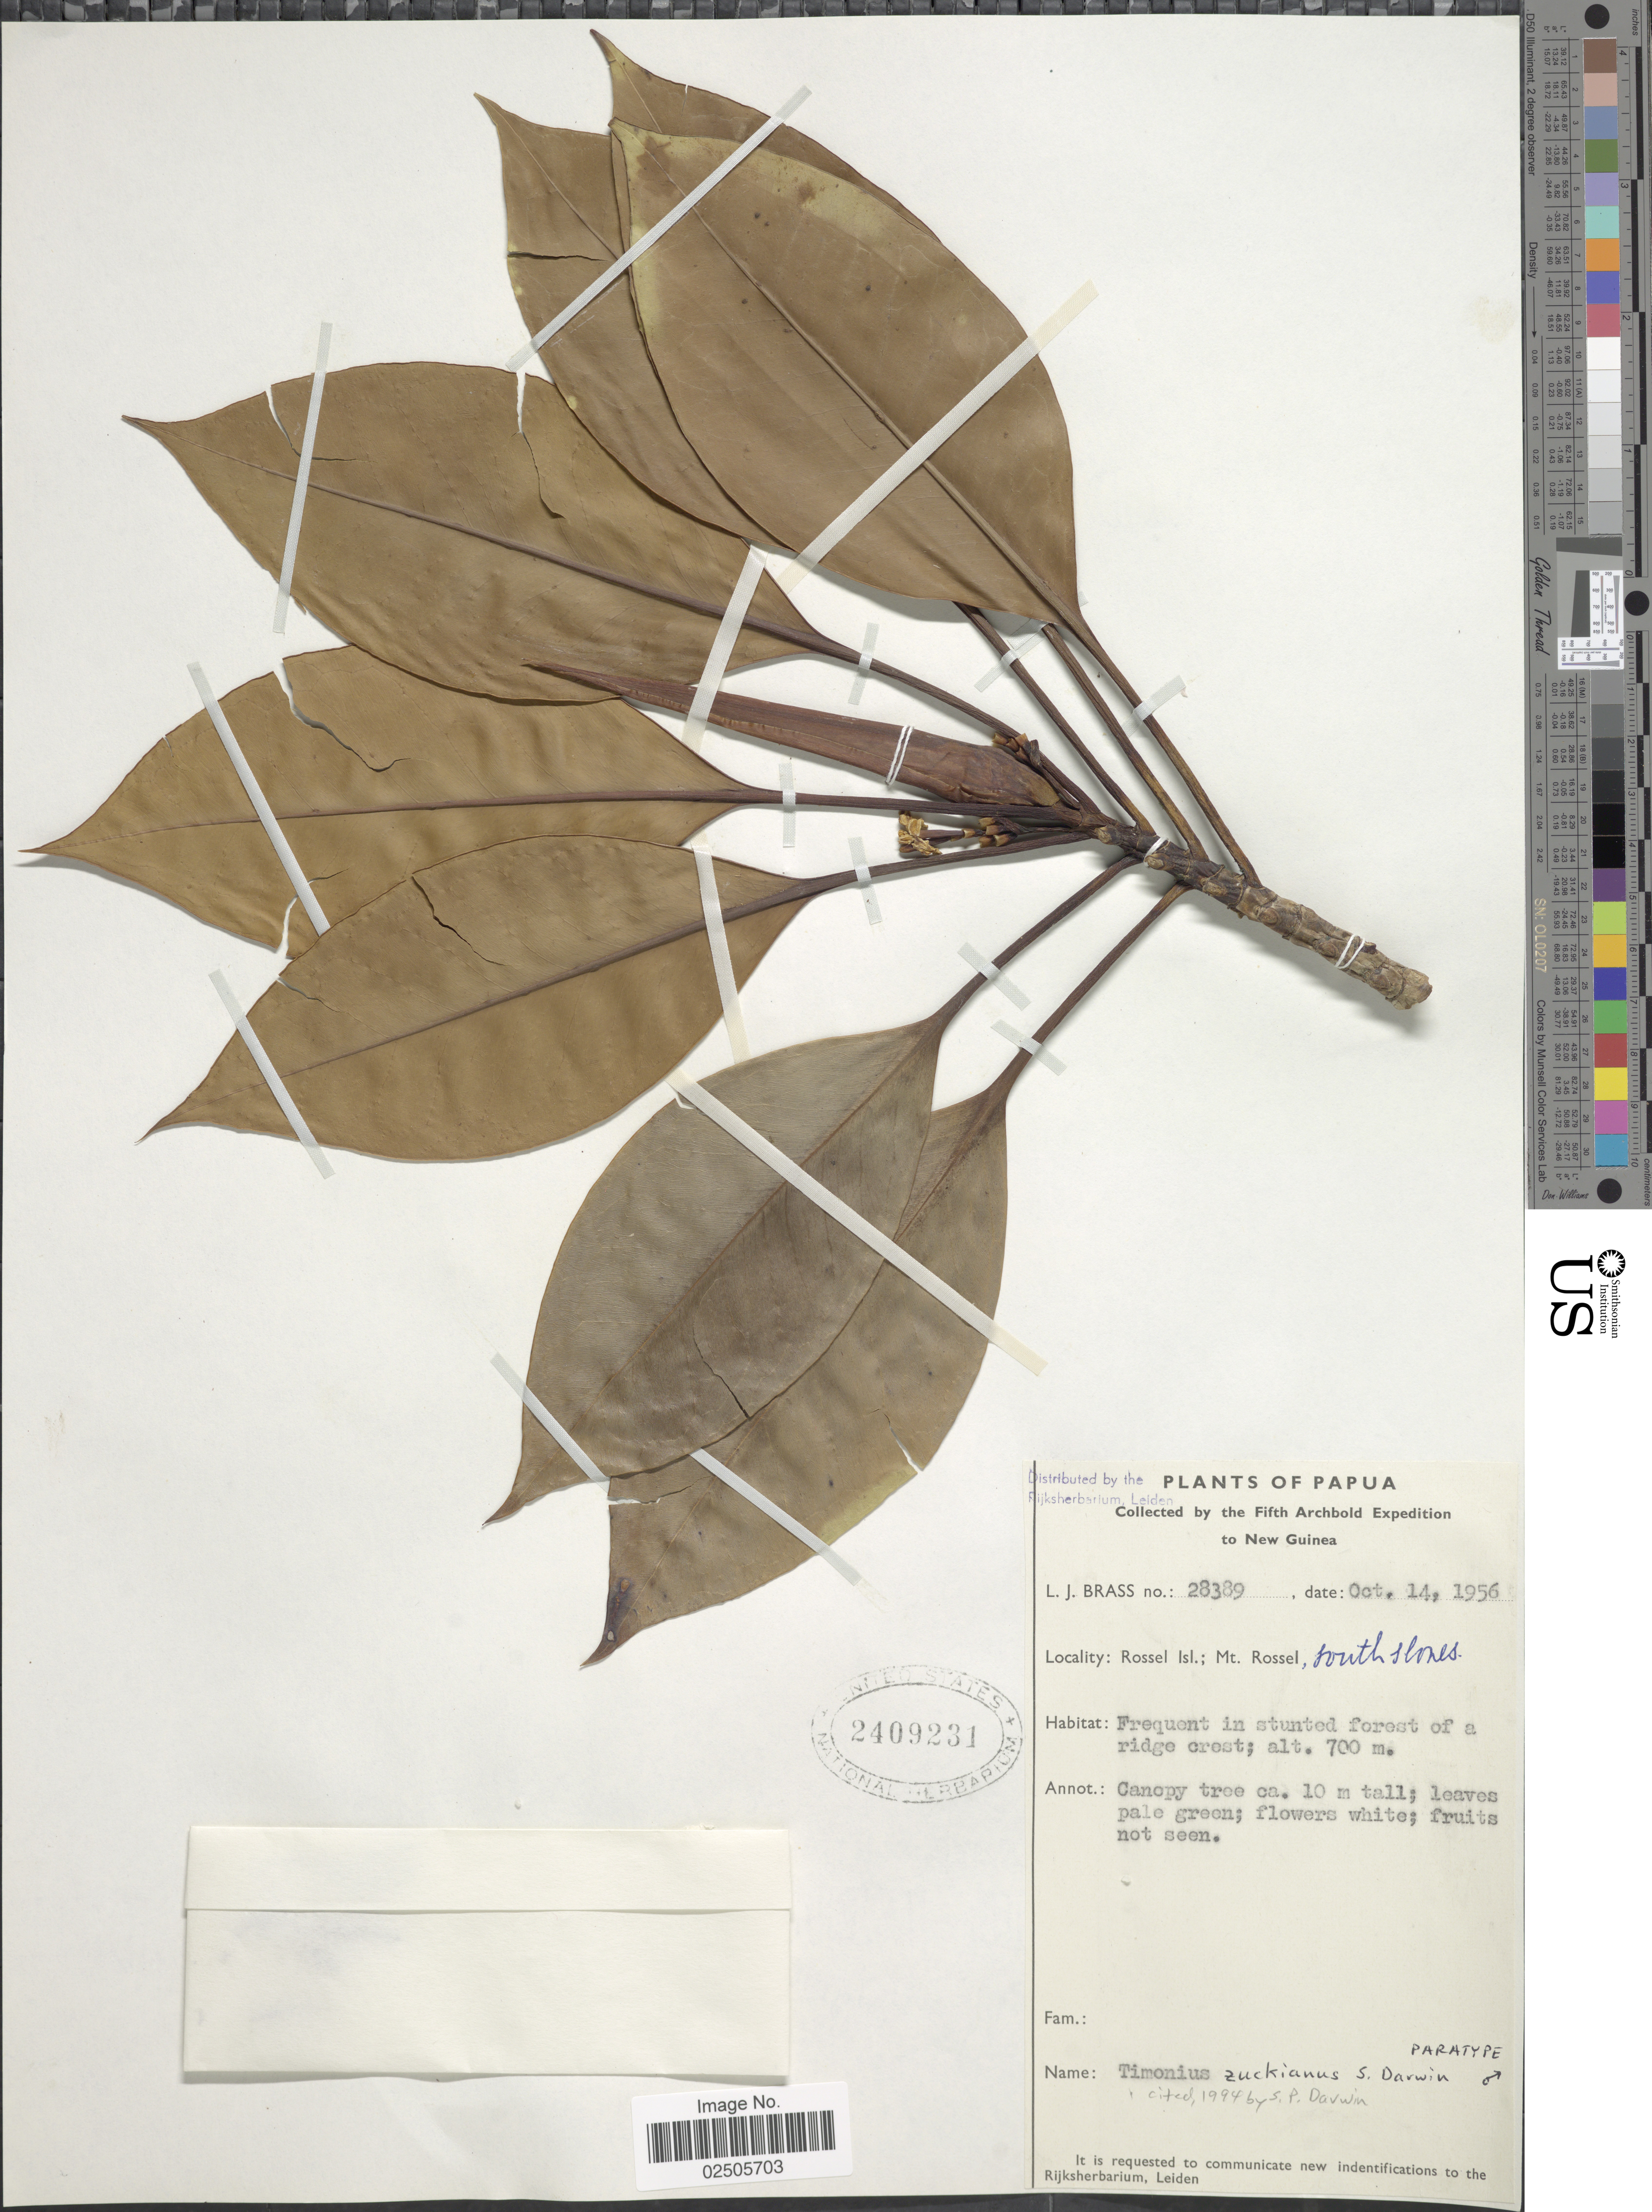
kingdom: Plantae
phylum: Tracheophyta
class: Magnoliopsida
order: Gentianales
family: Rubiaceae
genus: Timonius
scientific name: Timonius zuckianus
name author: S.P. Darwin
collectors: L. J. Brass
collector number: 28389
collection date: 1956-10-14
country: Papua New Guinea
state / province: Milne Bay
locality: Papua, New Guinea, Rossel Isl.; Mt. Rossel, south slopes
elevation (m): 700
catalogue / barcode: US 2409231